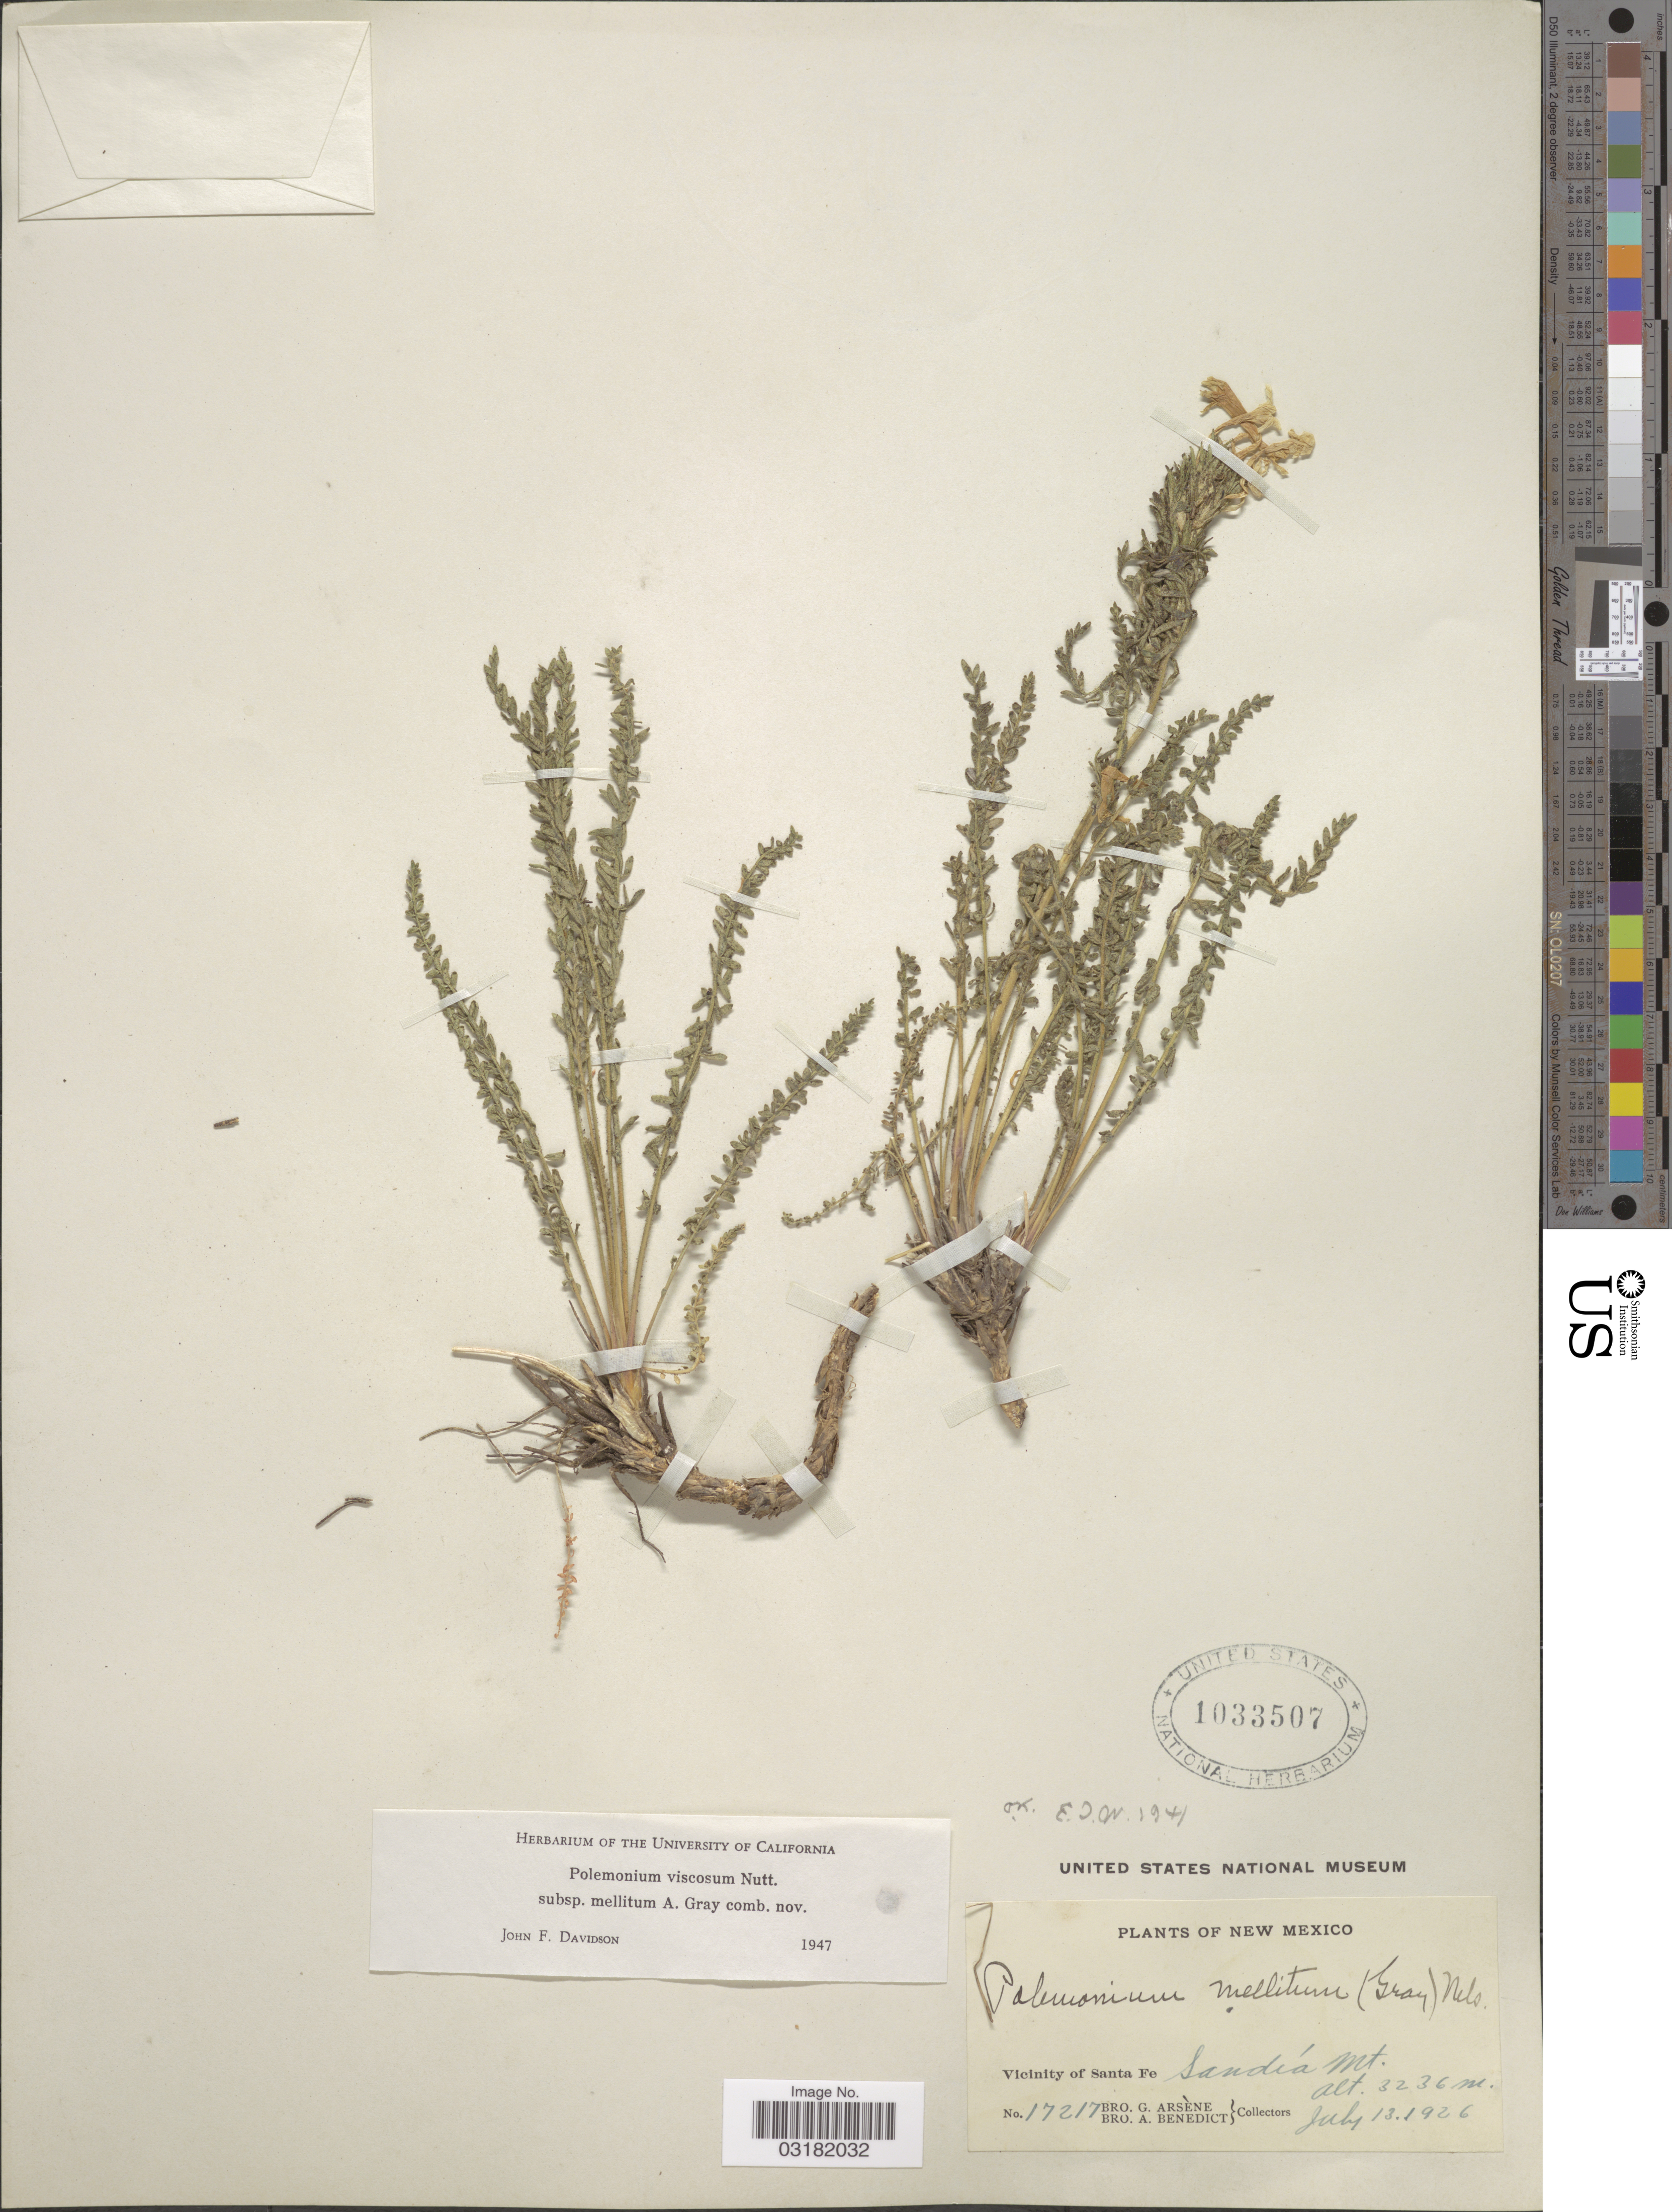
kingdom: Plantae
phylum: Tracheophyta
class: Magnoliopsida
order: Ericales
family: Polemoniaceae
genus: Polemonium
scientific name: Polemonium viscosum subsp. mellitum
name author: (A. Gray) J.F. Davidson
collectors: Bro. G. Arsène & Bro. Benedict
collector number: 17217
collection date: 1926-07-13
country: United States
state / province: New Mexico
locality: Vicinity of Santa Fe, Sandía Mt.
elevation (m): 3236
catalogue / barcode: US 1033507